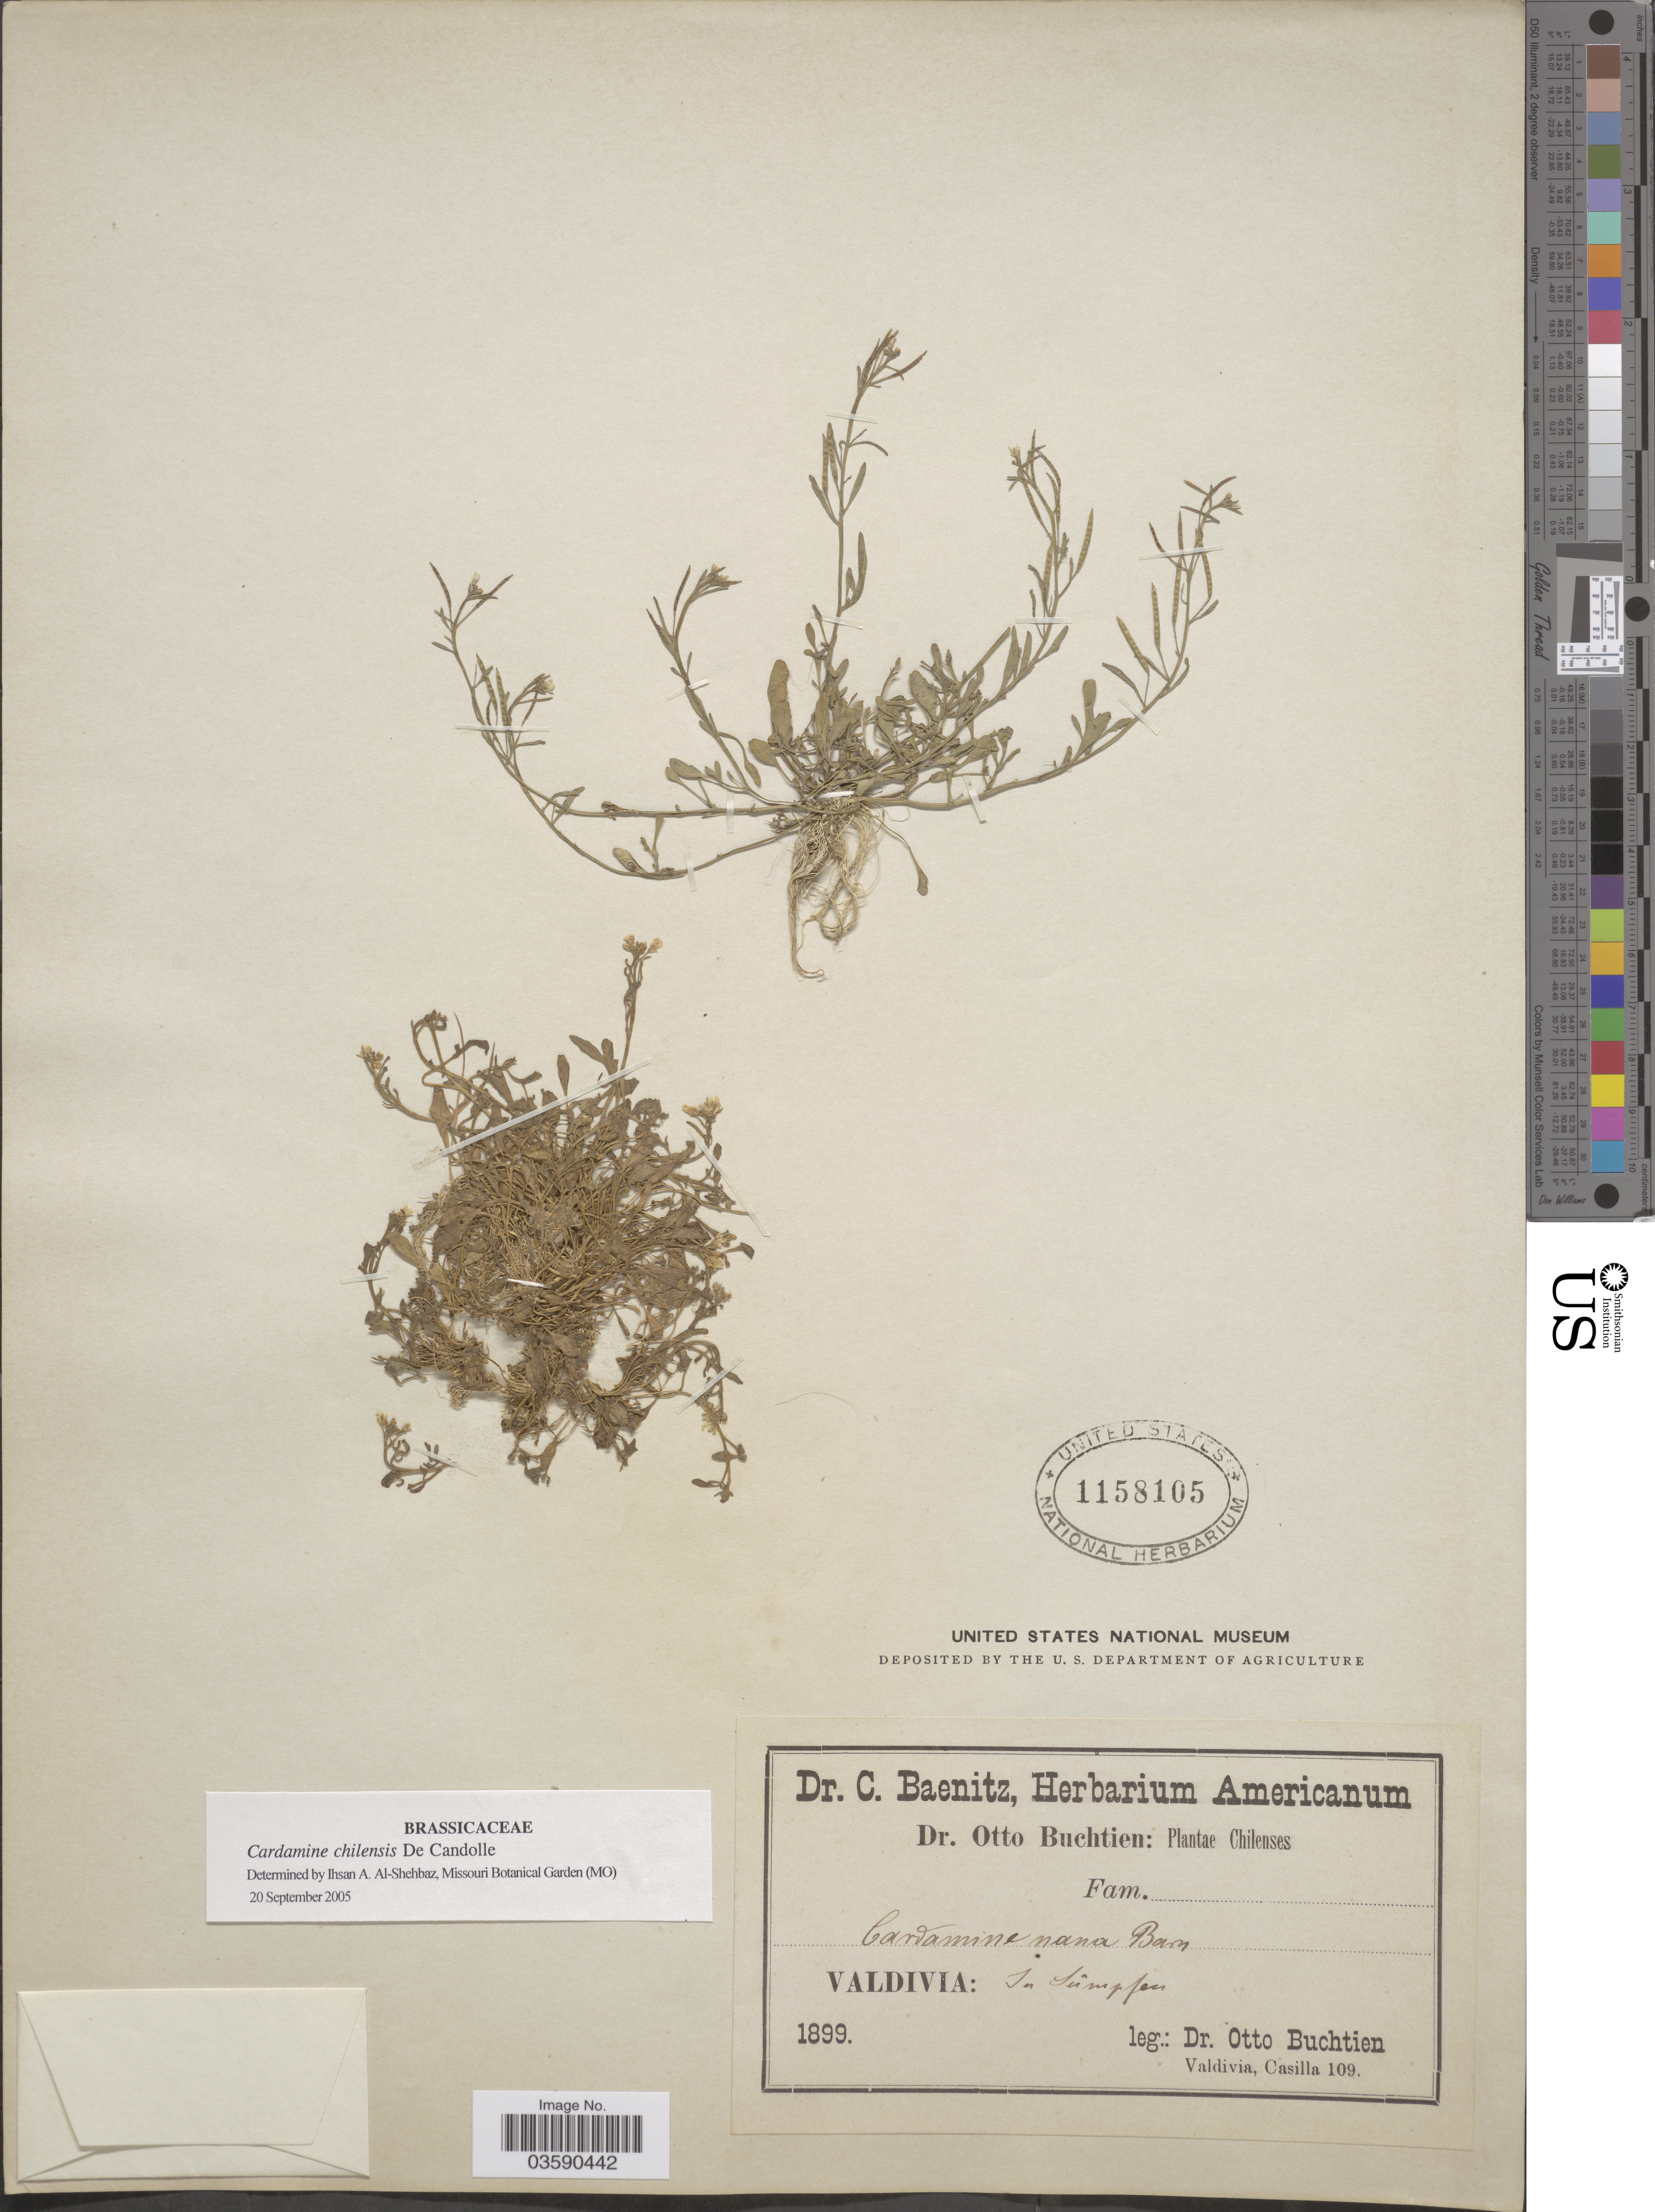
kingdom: Plantae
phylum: Tracheophyta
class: Magnoliopsida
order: Brassicales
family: Brassicaceae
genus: Cardamine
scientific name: Cardamine chilensis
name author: DC.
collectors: O. Buchtien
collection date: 1899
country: Chile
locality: Valdivia: In Sumpfen.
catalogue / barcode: US 1158105